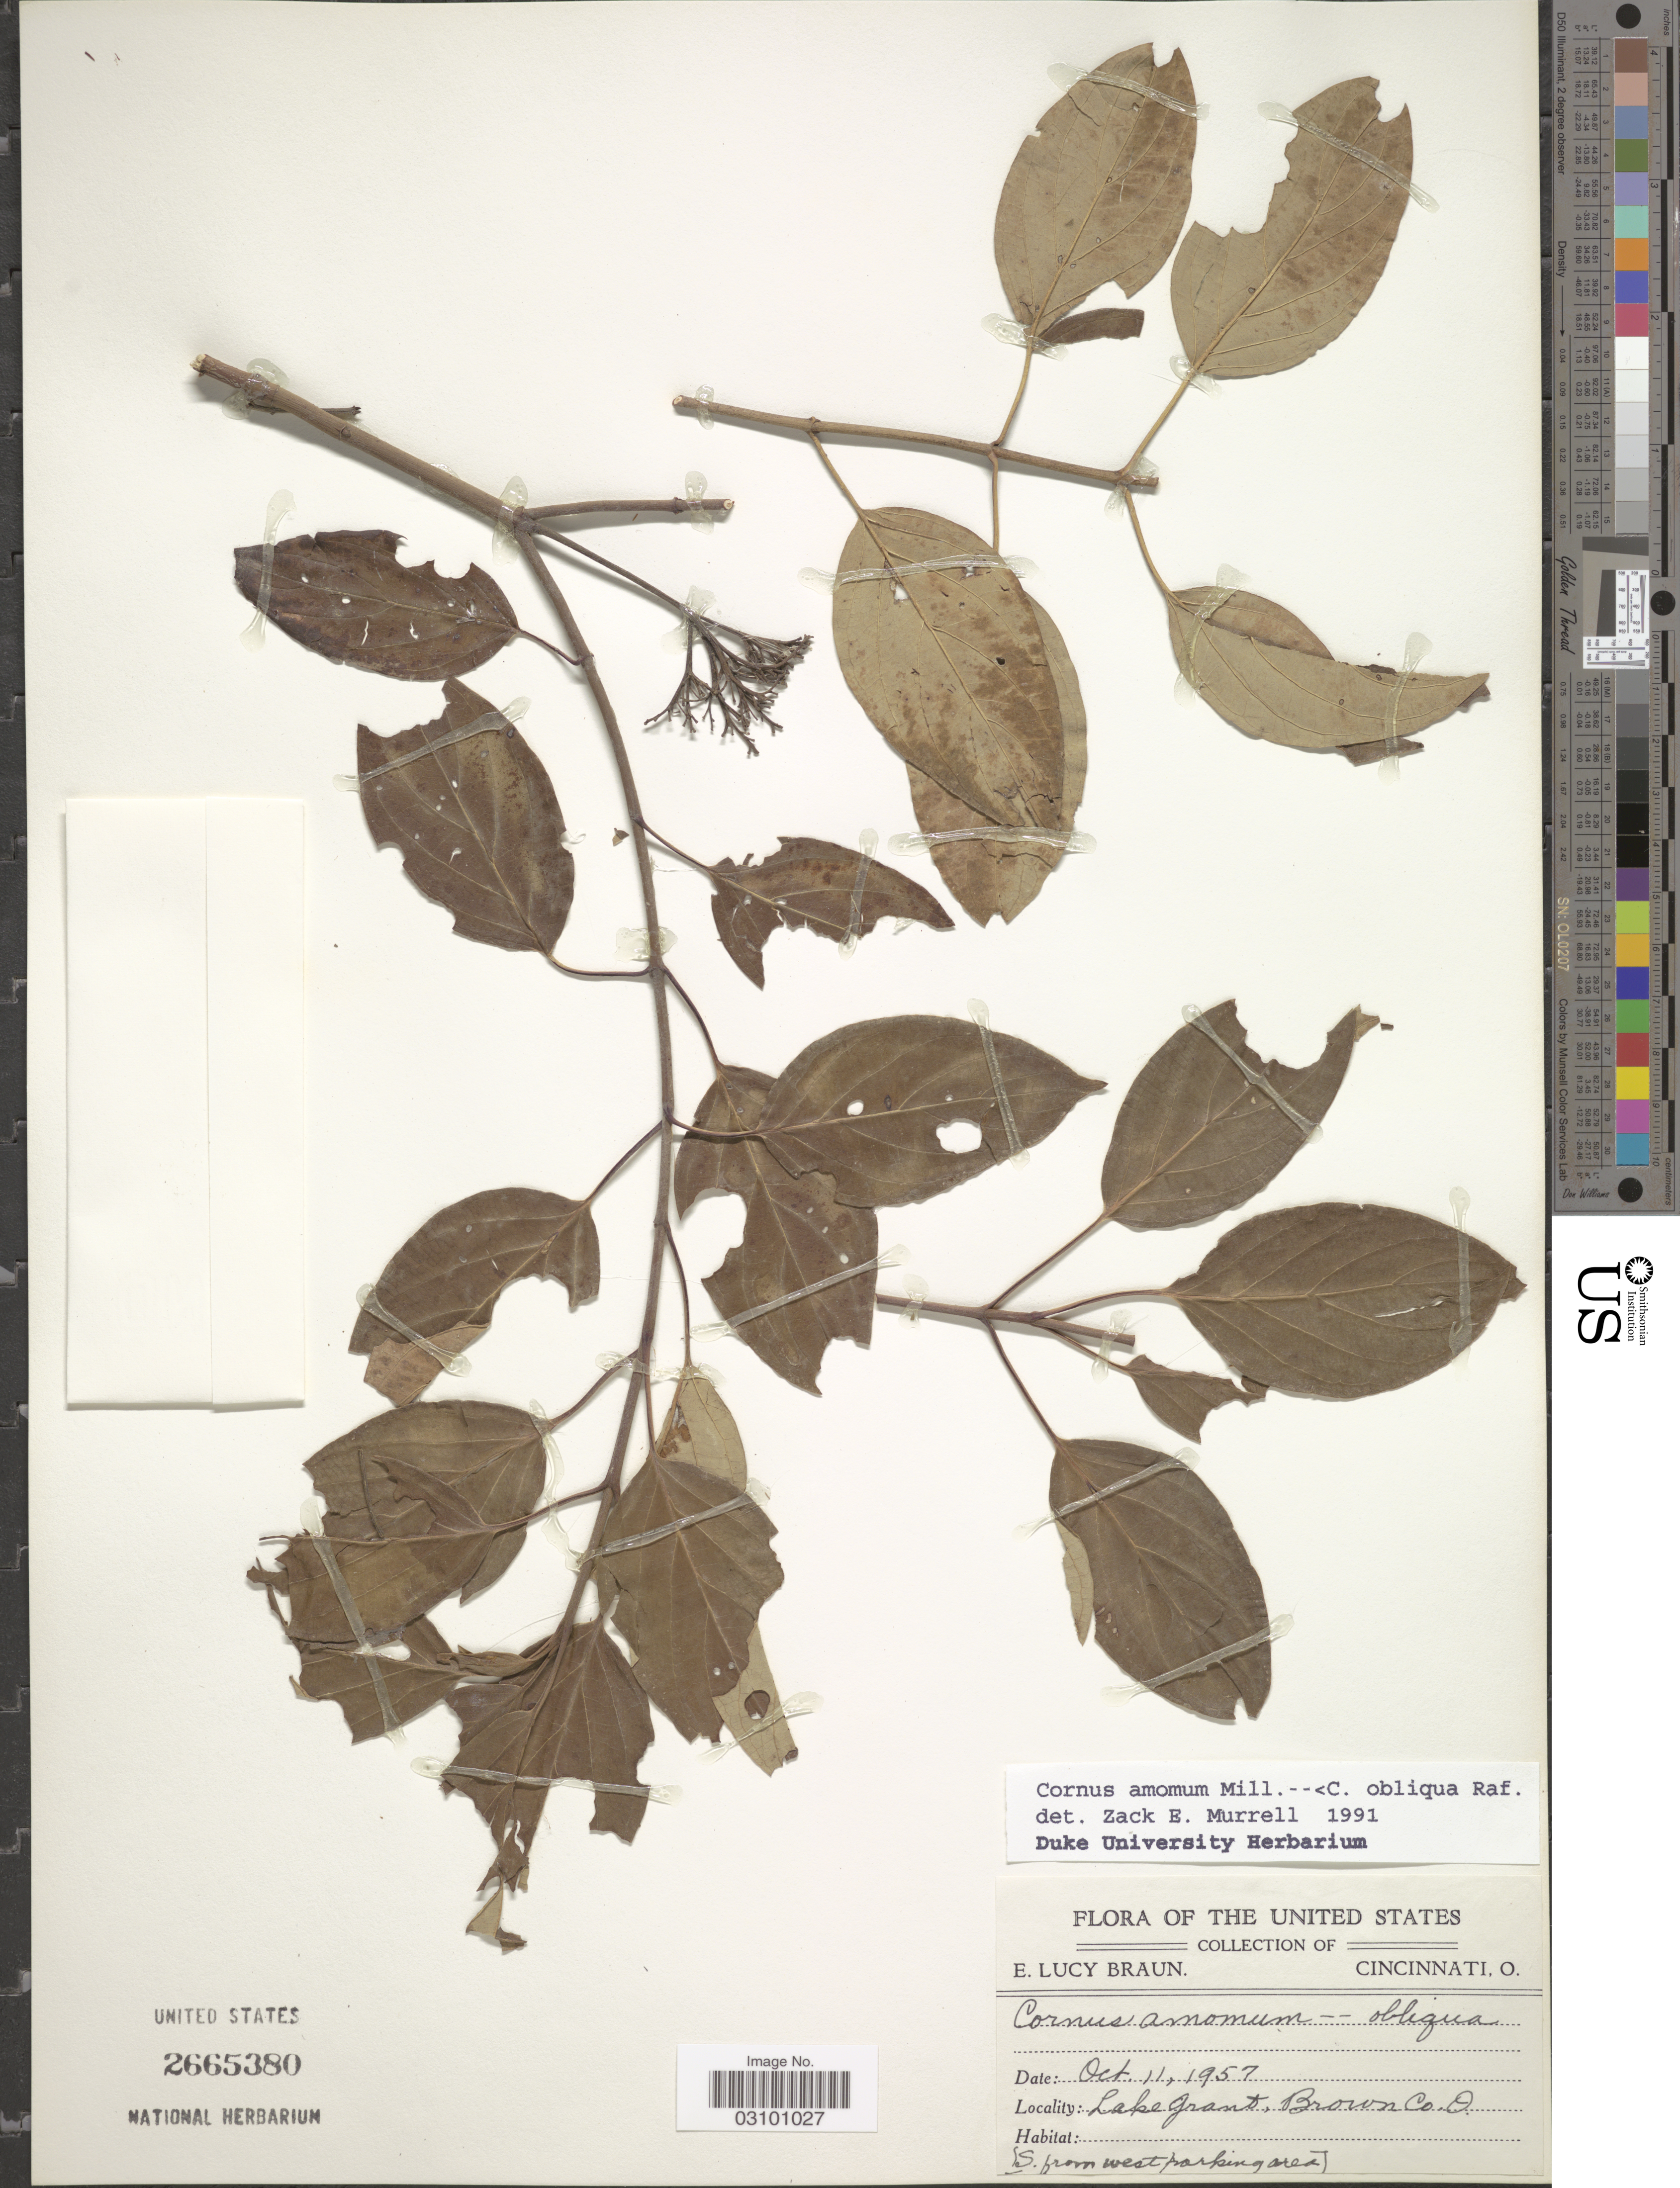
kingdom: Plantae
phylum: Tracheophyta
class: Magnoliopsida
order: Cornales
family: Cornaceae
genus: Cornus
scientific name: Cornus sp.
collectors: E. L. Braun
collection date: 1957-10-11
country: United States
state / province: Ohio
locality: Lake Grant, Brown Co. [S. from west parking area].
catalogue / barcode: US 2665380